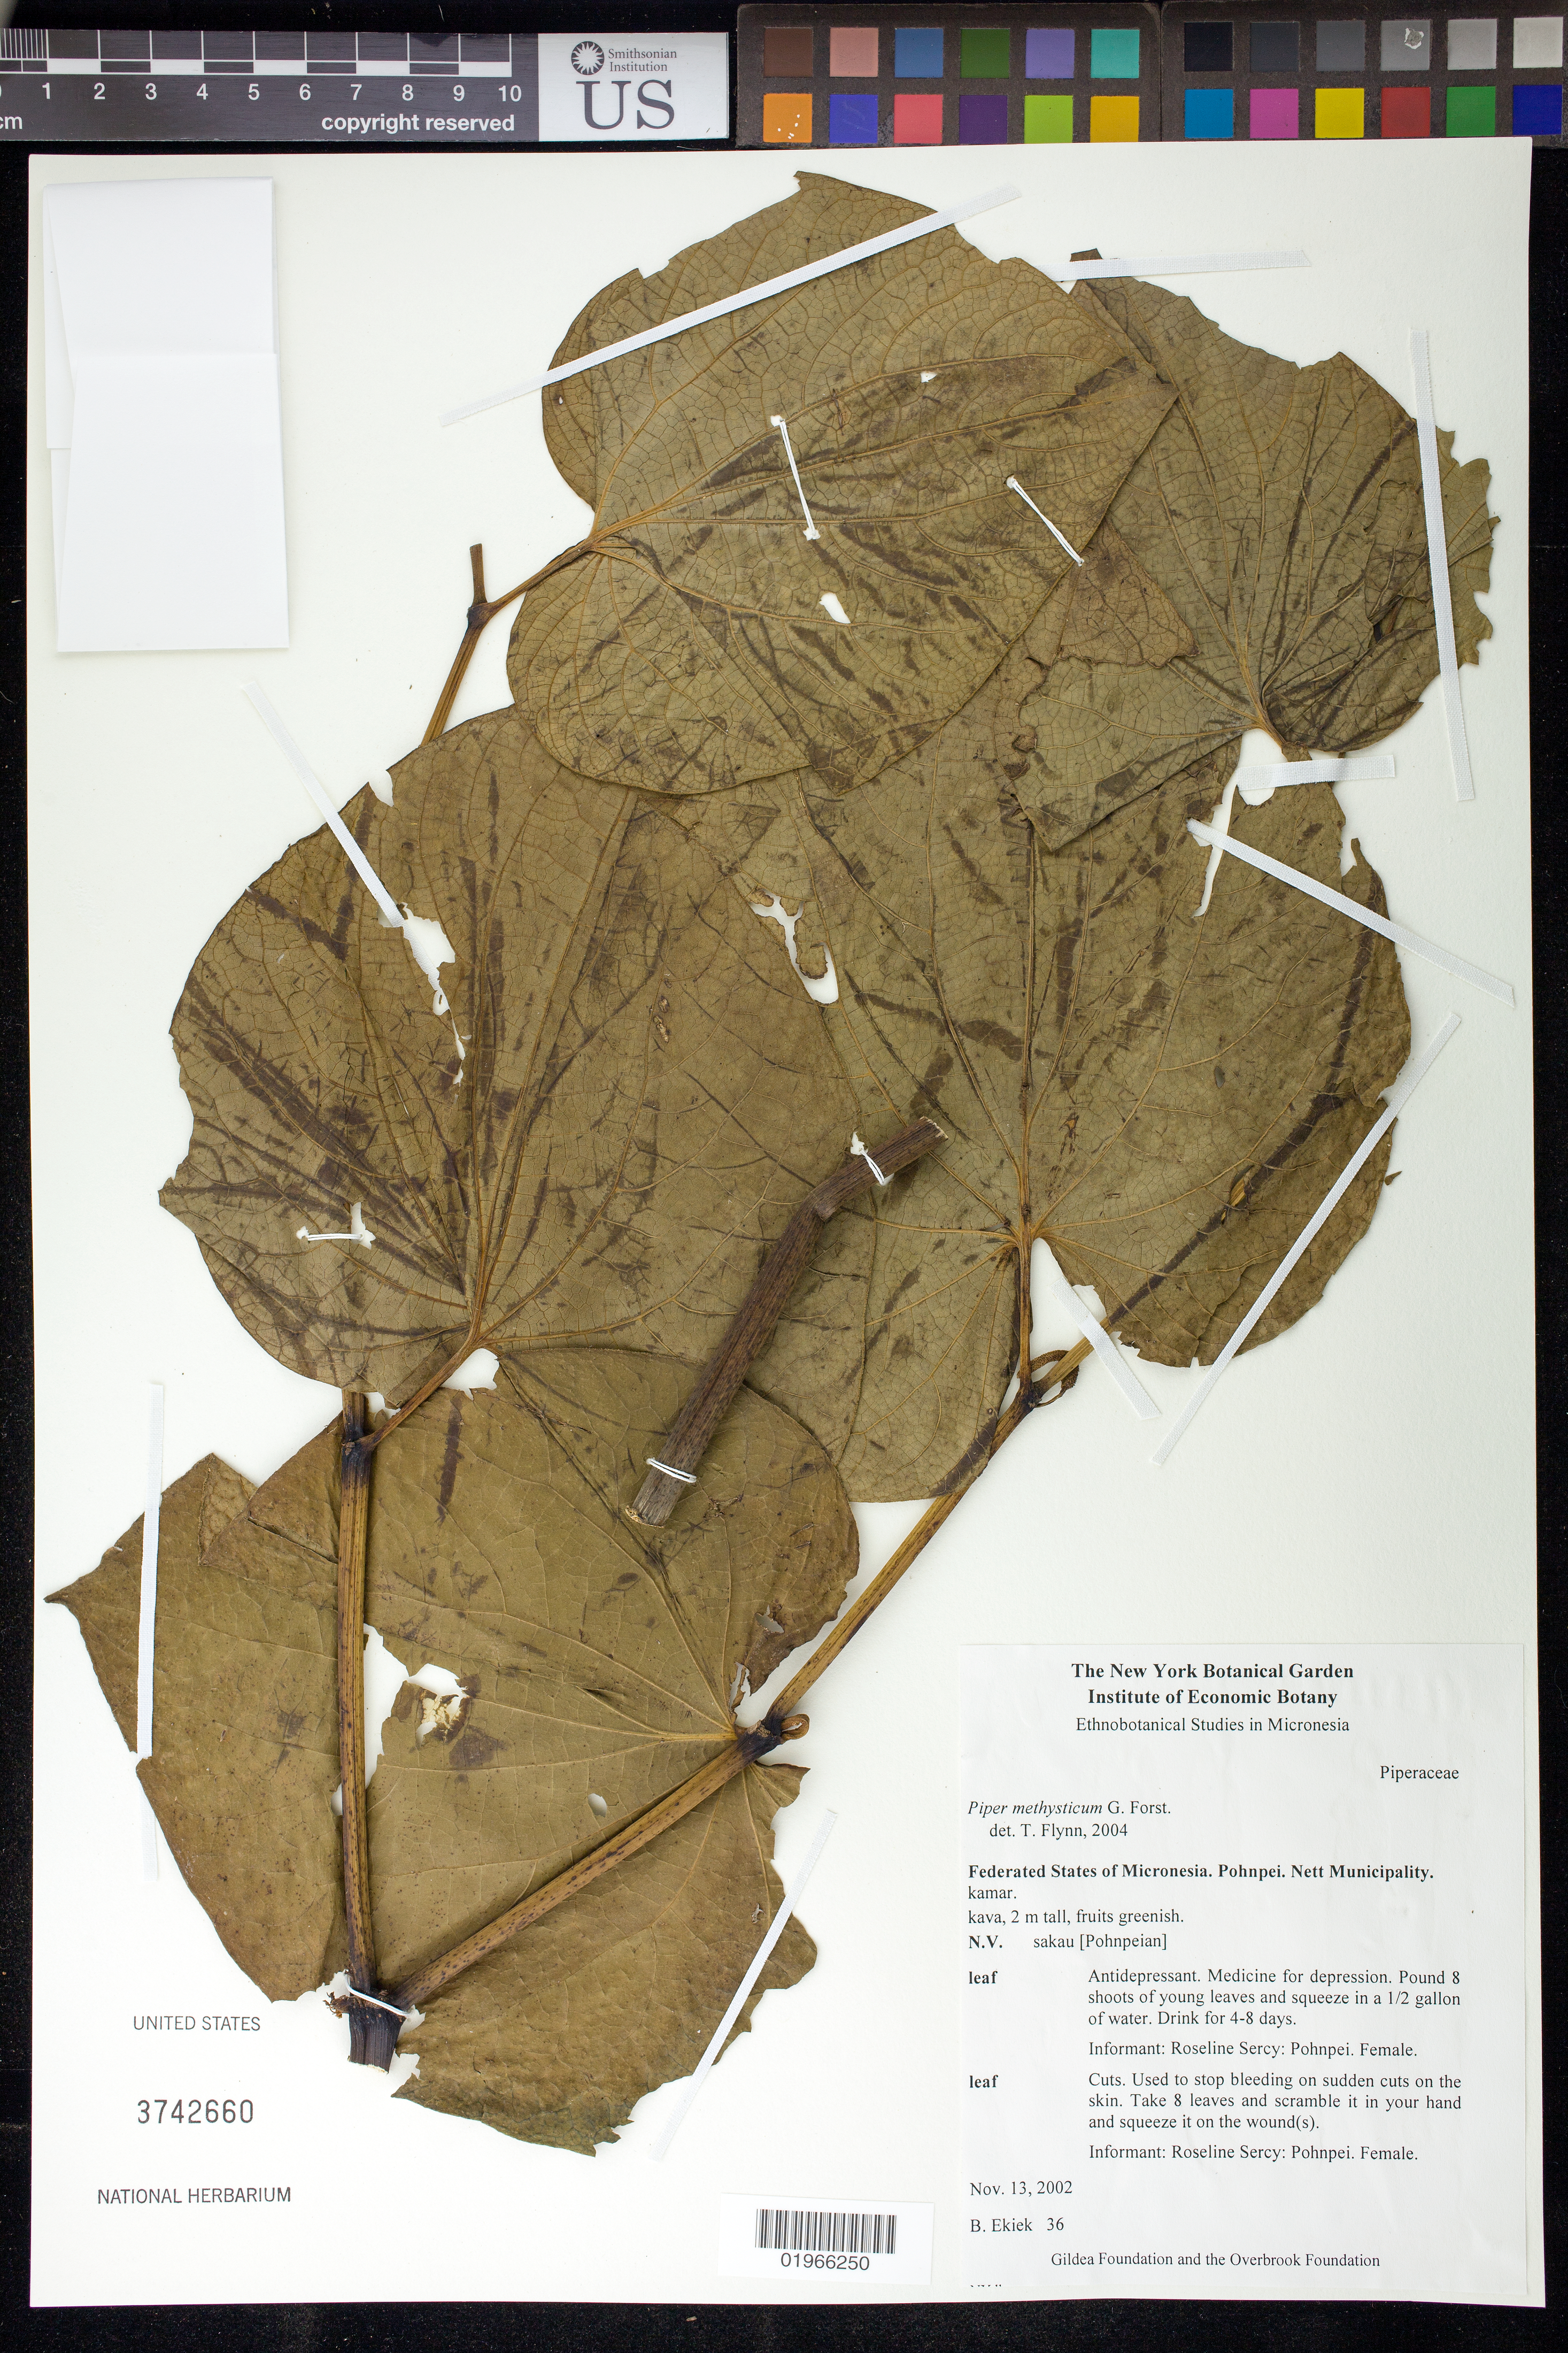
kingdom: Plantae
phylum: Tracheophyta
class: Magnoliopsida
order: Piperales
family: Piperaceae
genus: Piper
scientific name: Piper methysticum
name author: J.R. Forst. & G. Forst.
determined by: Flynn, T. W.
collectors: B. Ekiek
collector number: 36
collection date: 2002-11-13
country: Micronesia, Federated States of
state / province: Pohnpei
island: Pohnpei [Ponape]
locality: Nett Municipality, Kamar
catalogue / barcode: US 3742660